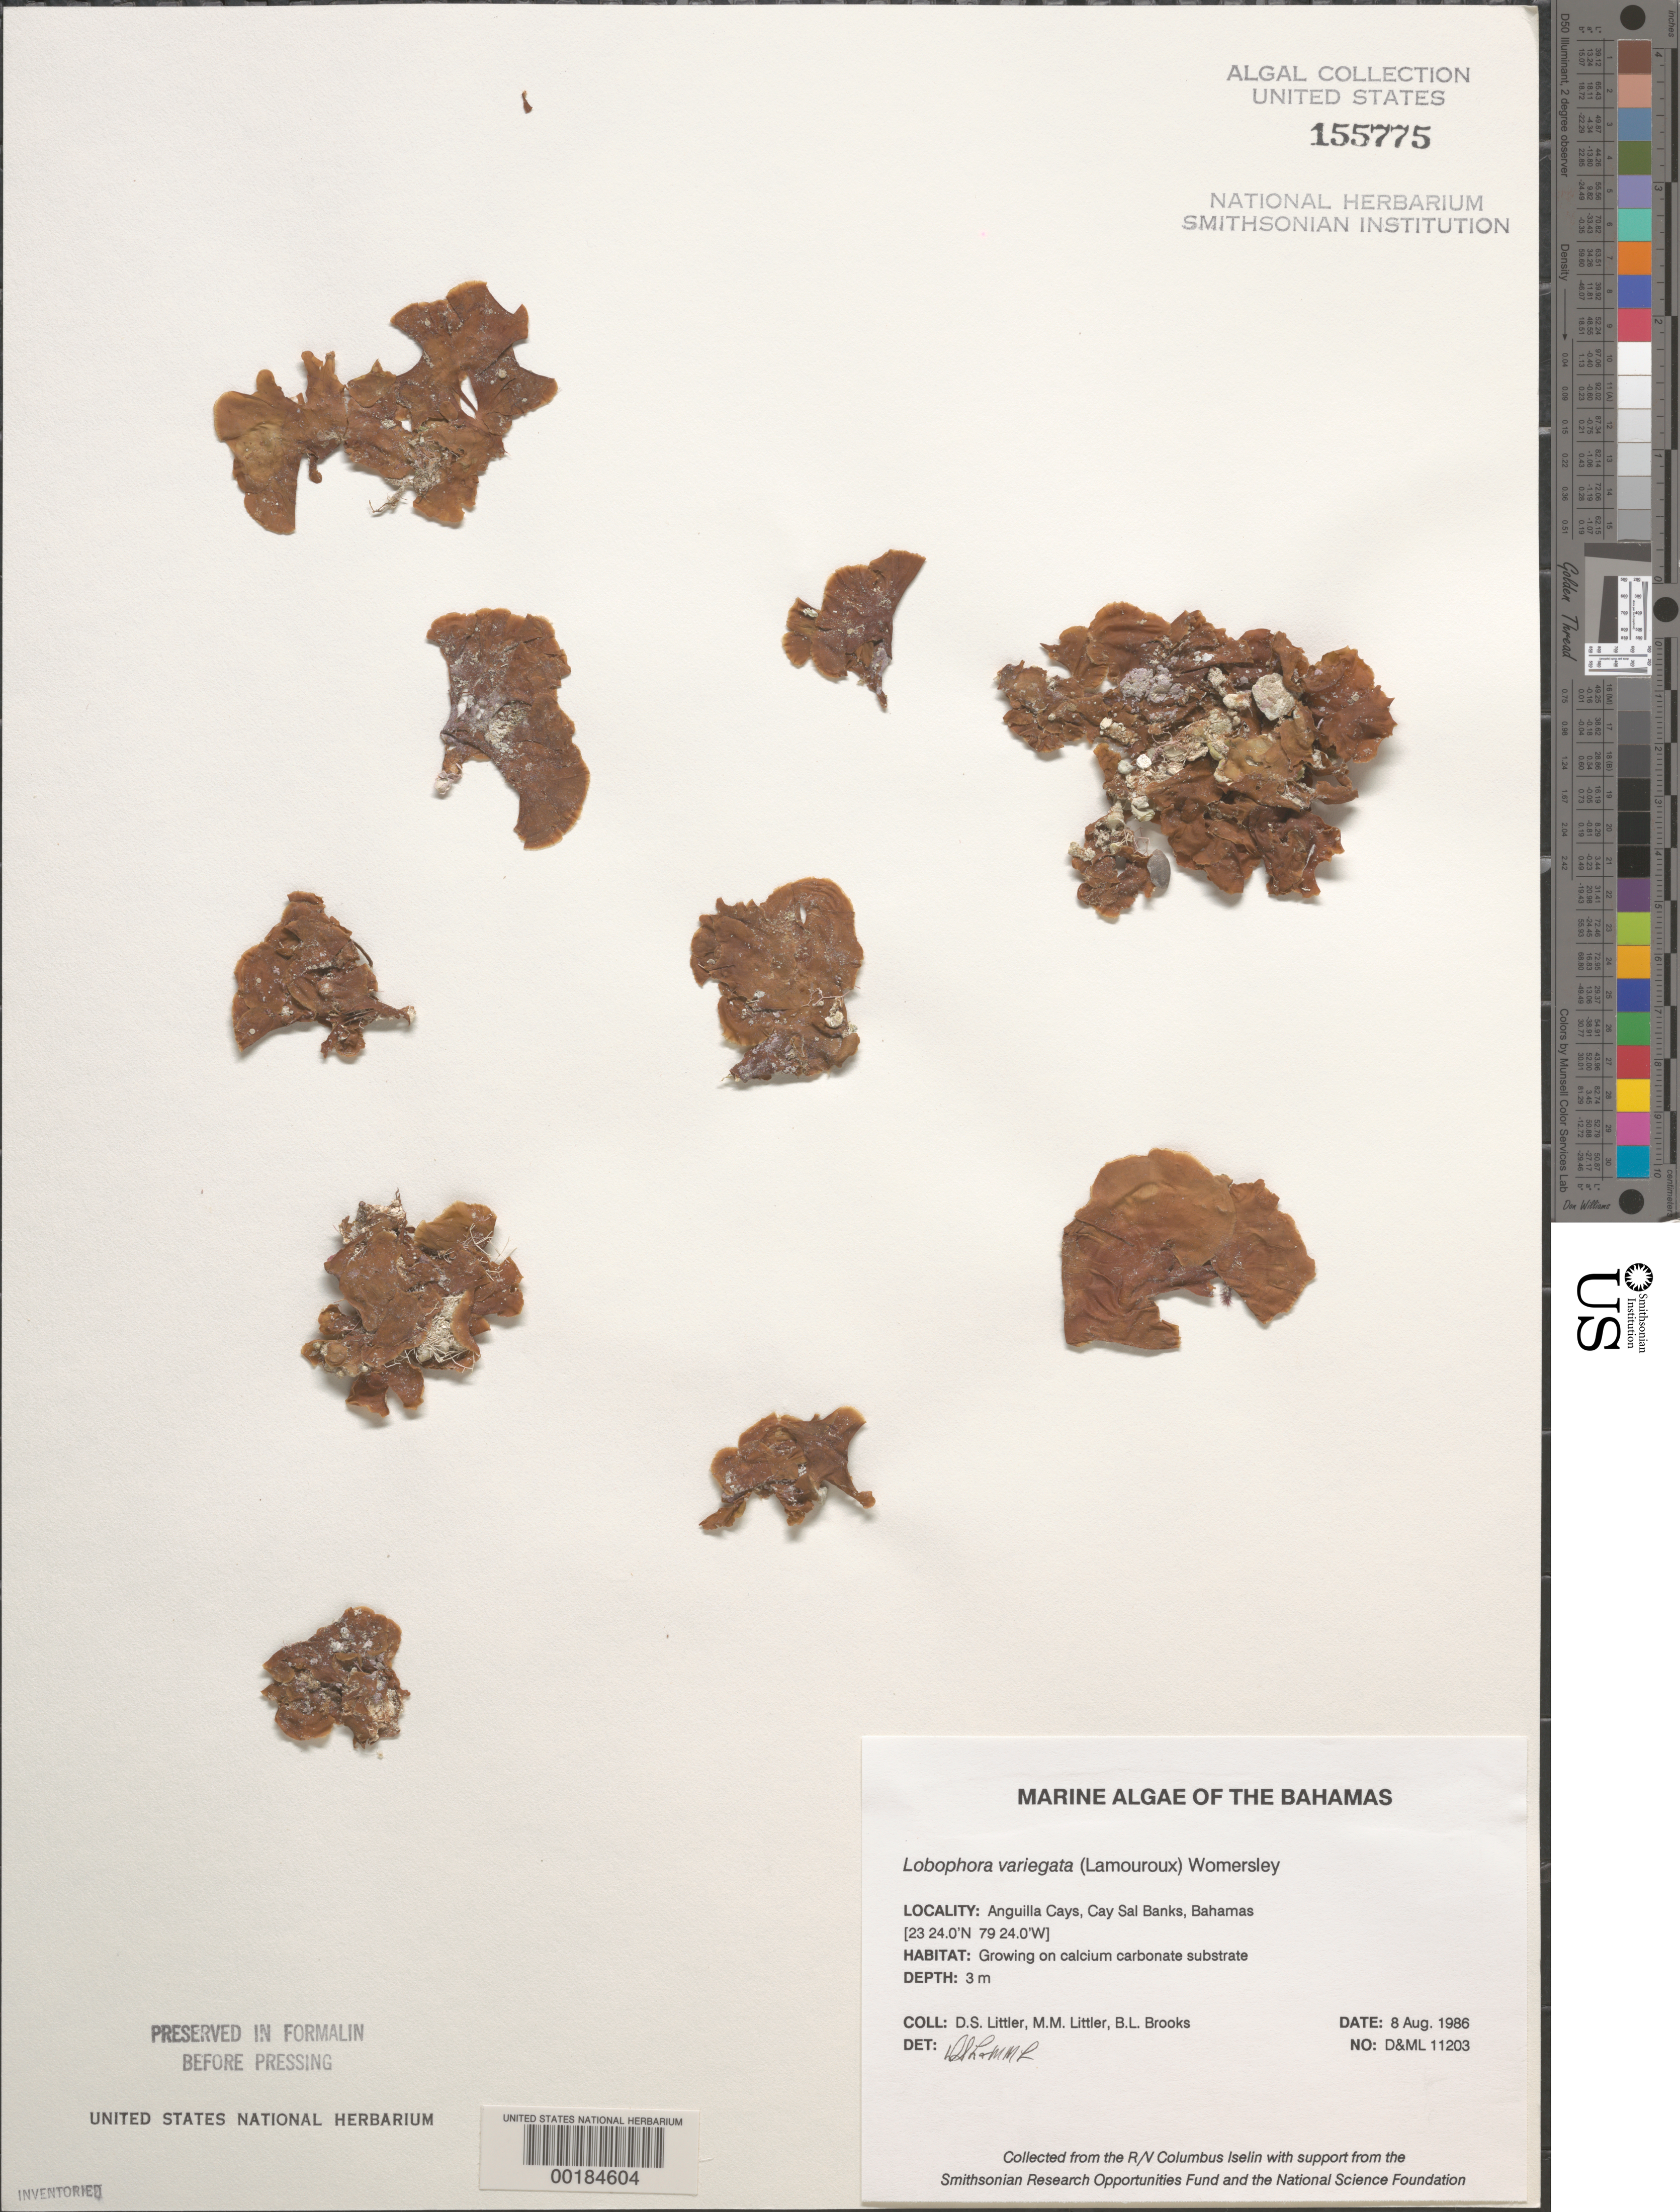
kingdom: Chromista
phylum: Ochrophyta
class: Phaeophyceae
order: Dictyotales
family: Dictyotaceae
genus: Lobophora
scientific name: Lobophora variegata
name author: (J.V.Lamouroux) Womersley & E.C. Oliveira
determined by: Littler, D. S.; Littler, M. M.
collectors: D. S. Littler, M. M. Littler & B. Brooks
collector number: D&ML 11203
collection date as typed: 08 Aug 1986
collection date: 1986-08-08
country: Bahamas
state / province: Bimini Banks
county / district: Bimini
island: Anguilla Cays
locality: Cay Sal Banks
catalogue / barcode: US 155775